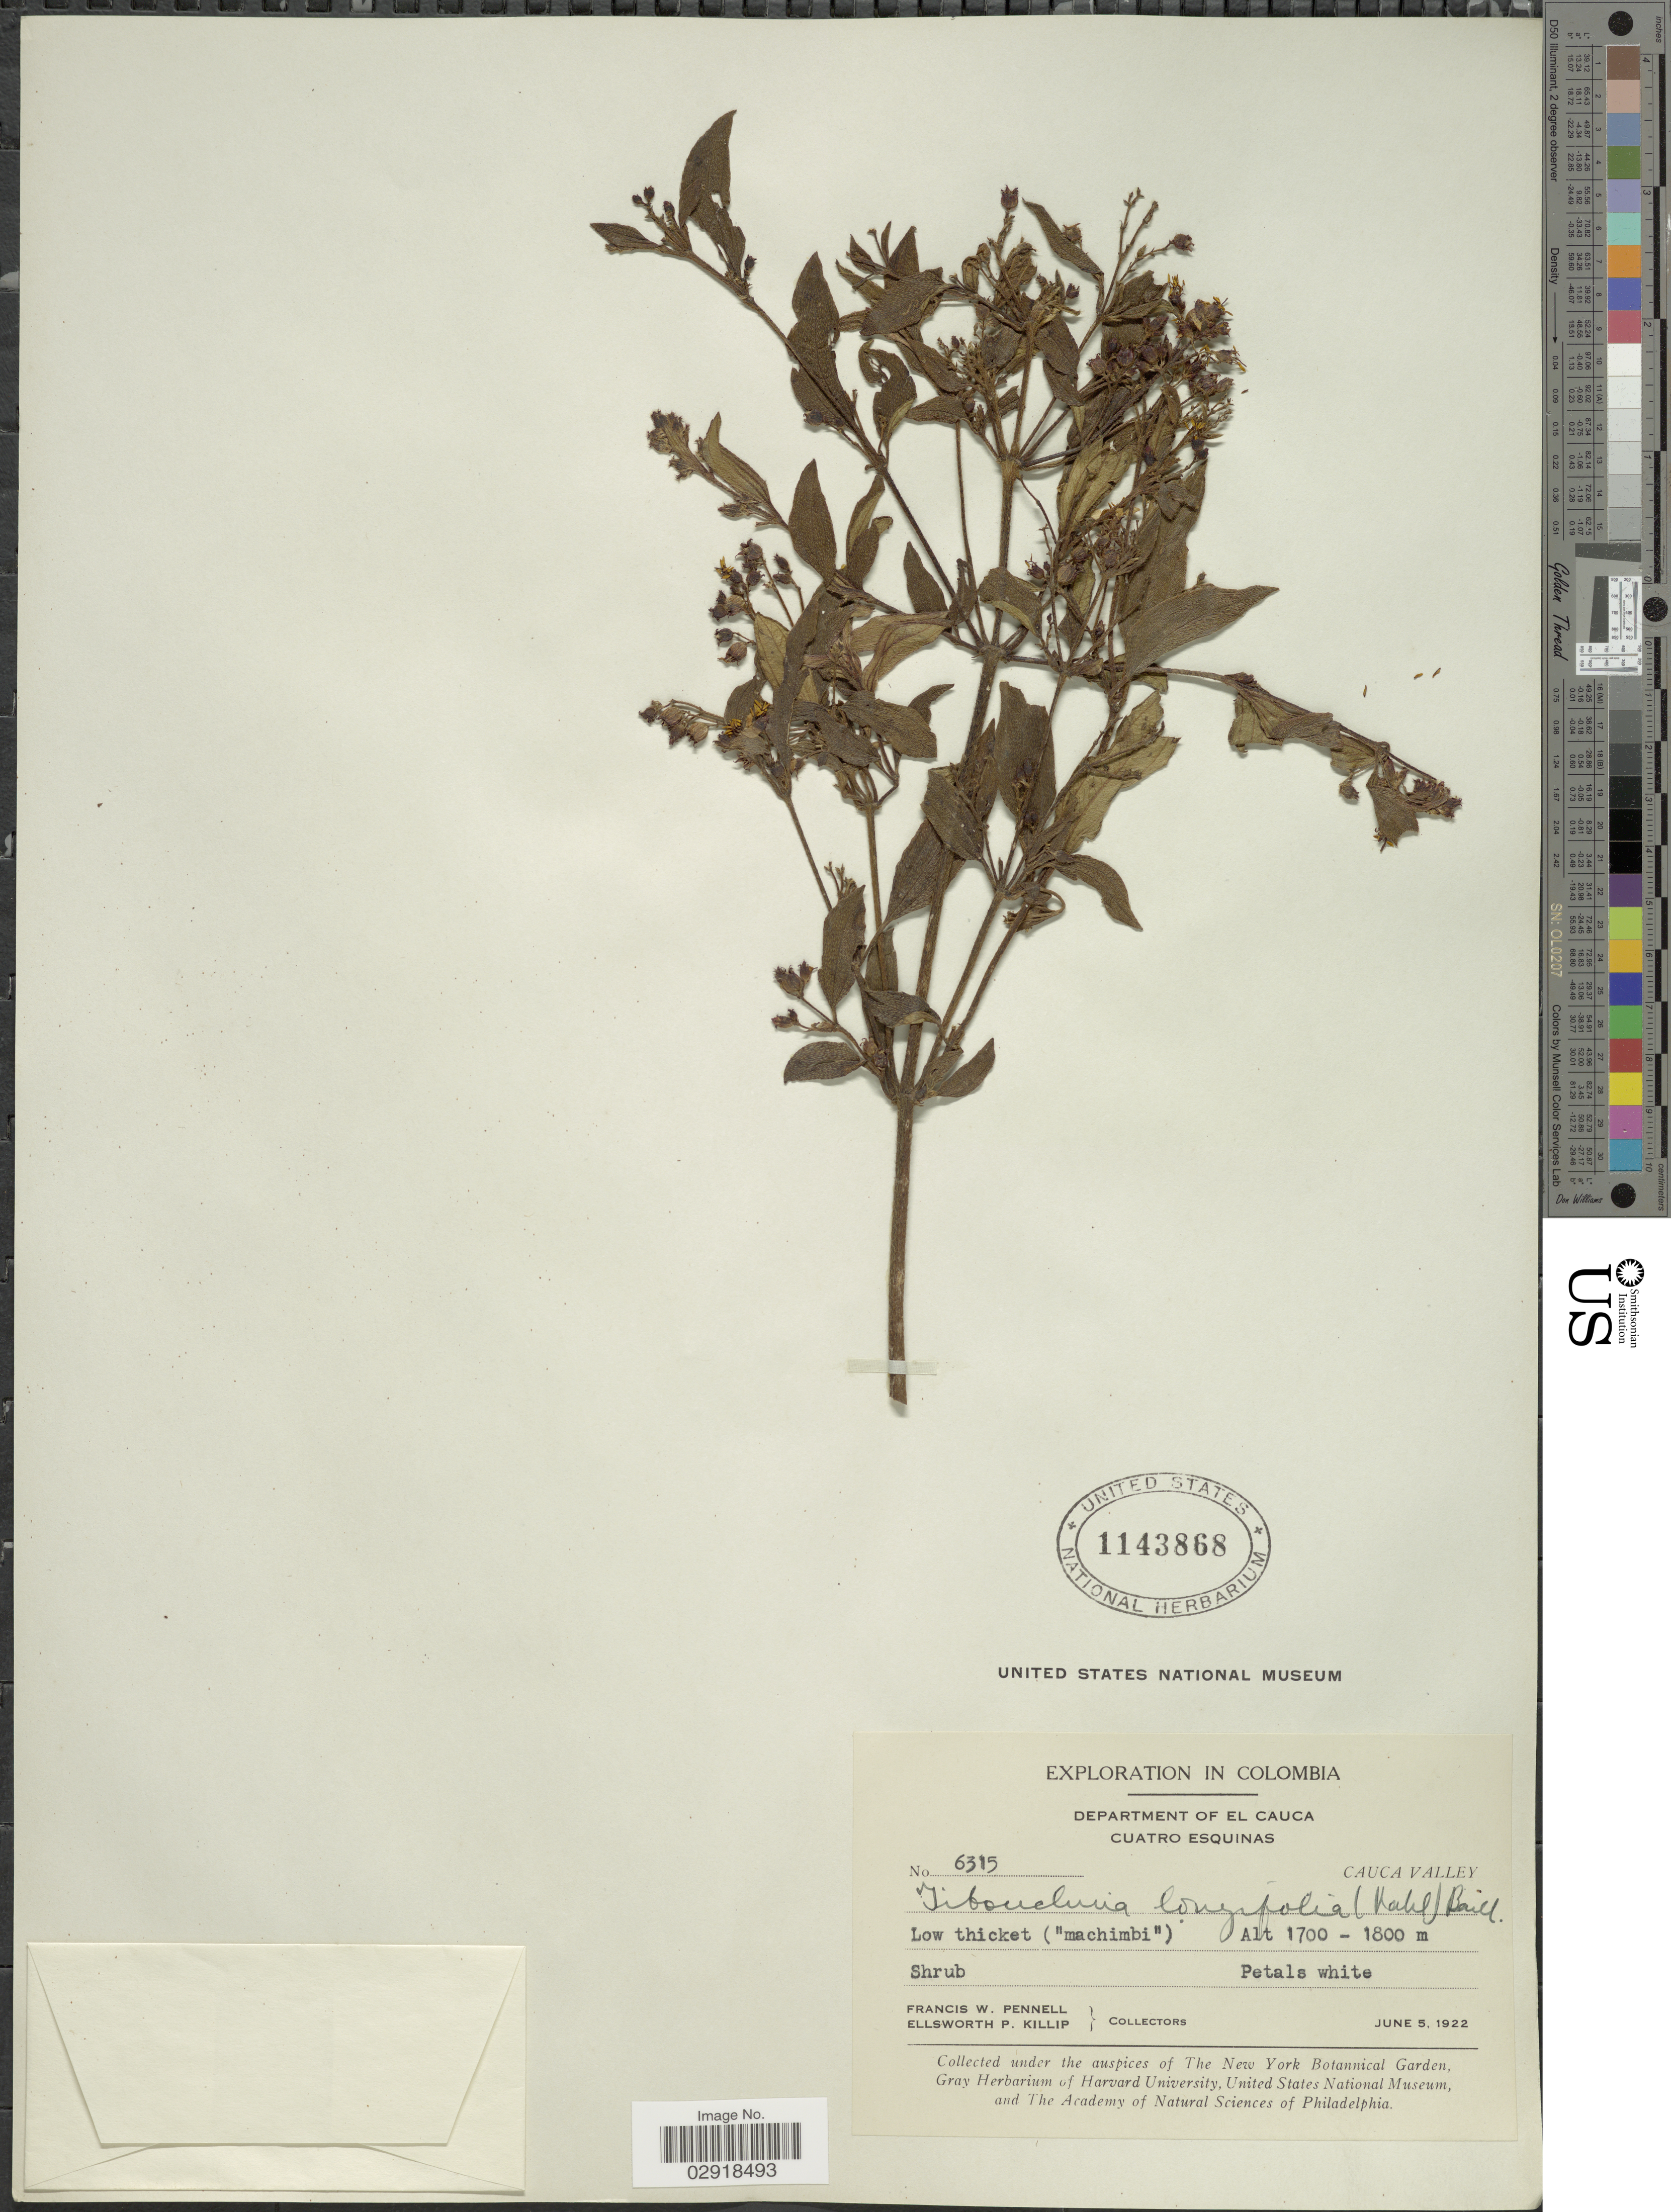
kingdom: Plantae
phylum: Tracheophyta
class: Magnoliopsida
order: Myrtales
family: Melastomataceae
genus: Chaetogastra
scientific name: Chaetogastra longifolia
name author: (Vahl) DC.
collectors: F. W. Pennell & E. P. Killip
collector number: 6315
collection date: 1922-06-05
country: Colombia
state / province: Cauca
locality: Department of El Cauca. Cuatro Esquinas. Cauca Valley.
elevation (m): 1700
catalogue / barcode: US 1143868